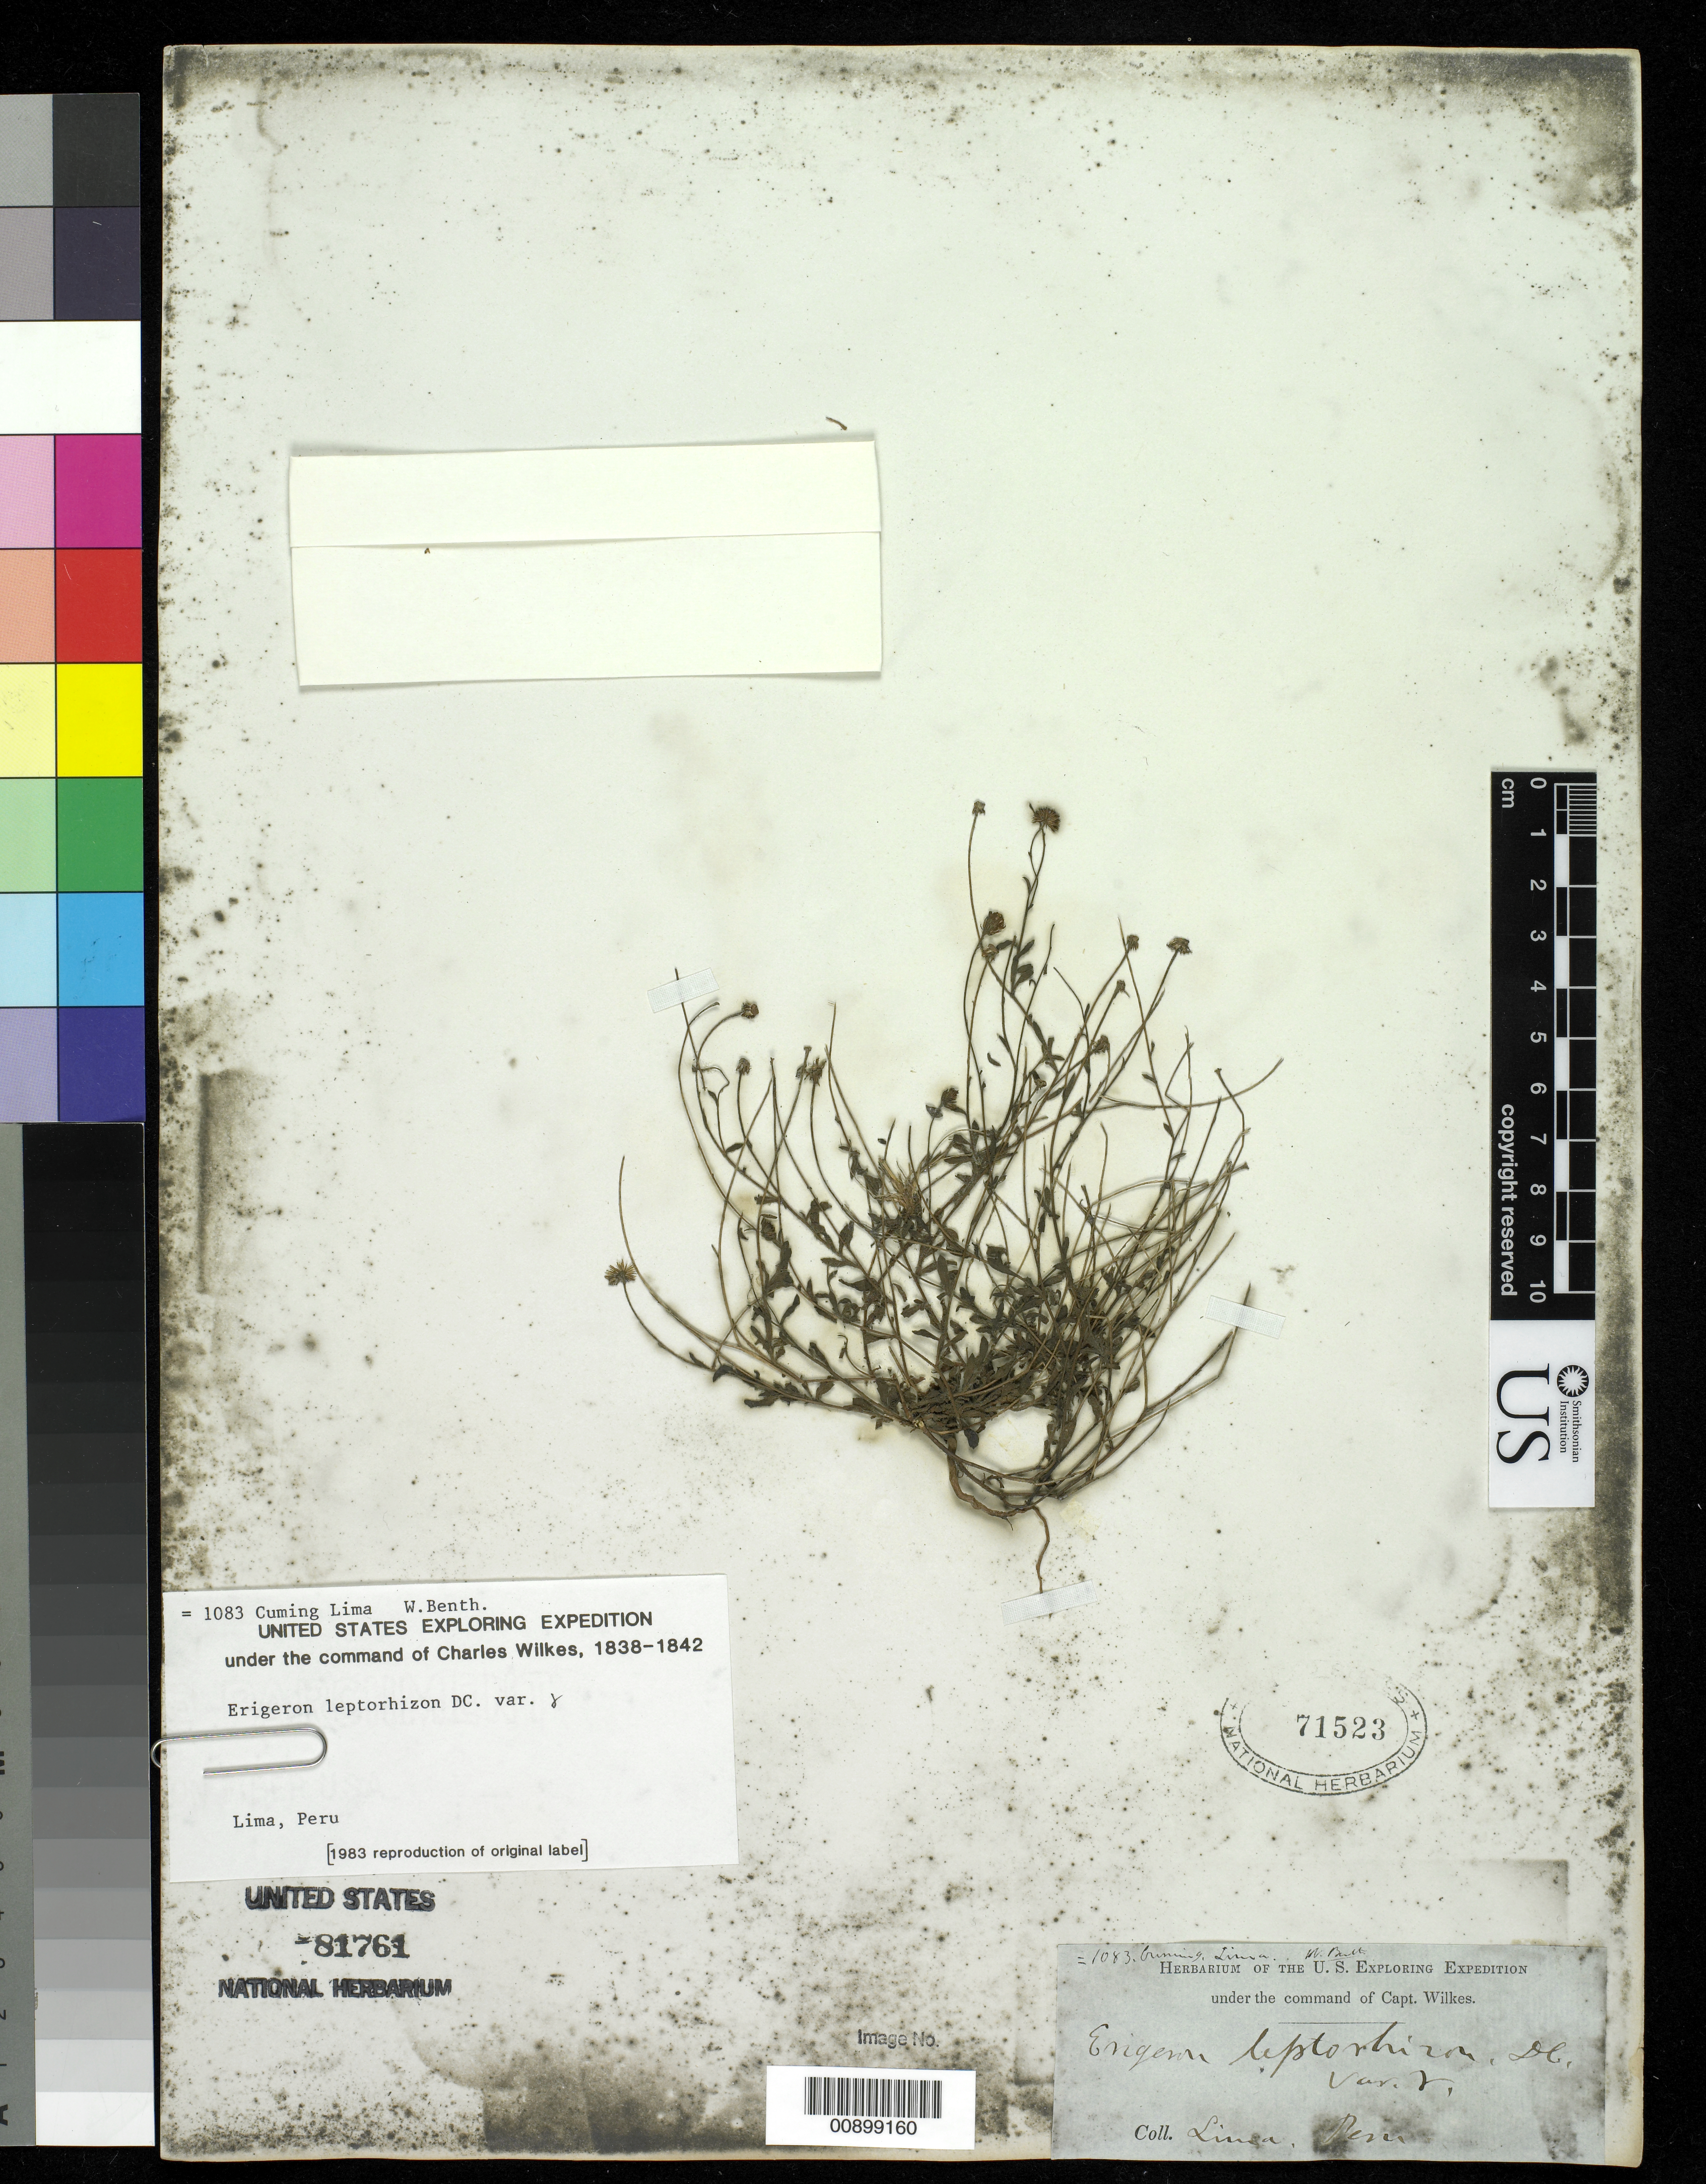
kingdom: Plantae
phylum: Tracheophyta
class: Magnoliopsida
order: Asterales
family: Asteraceae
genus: Erigeron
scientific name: Erigeron leptorhizon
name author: DC.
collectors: Wilkes Explor. Exped.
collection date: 1838/1842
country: Peru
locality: Lima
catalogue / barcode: US 81761